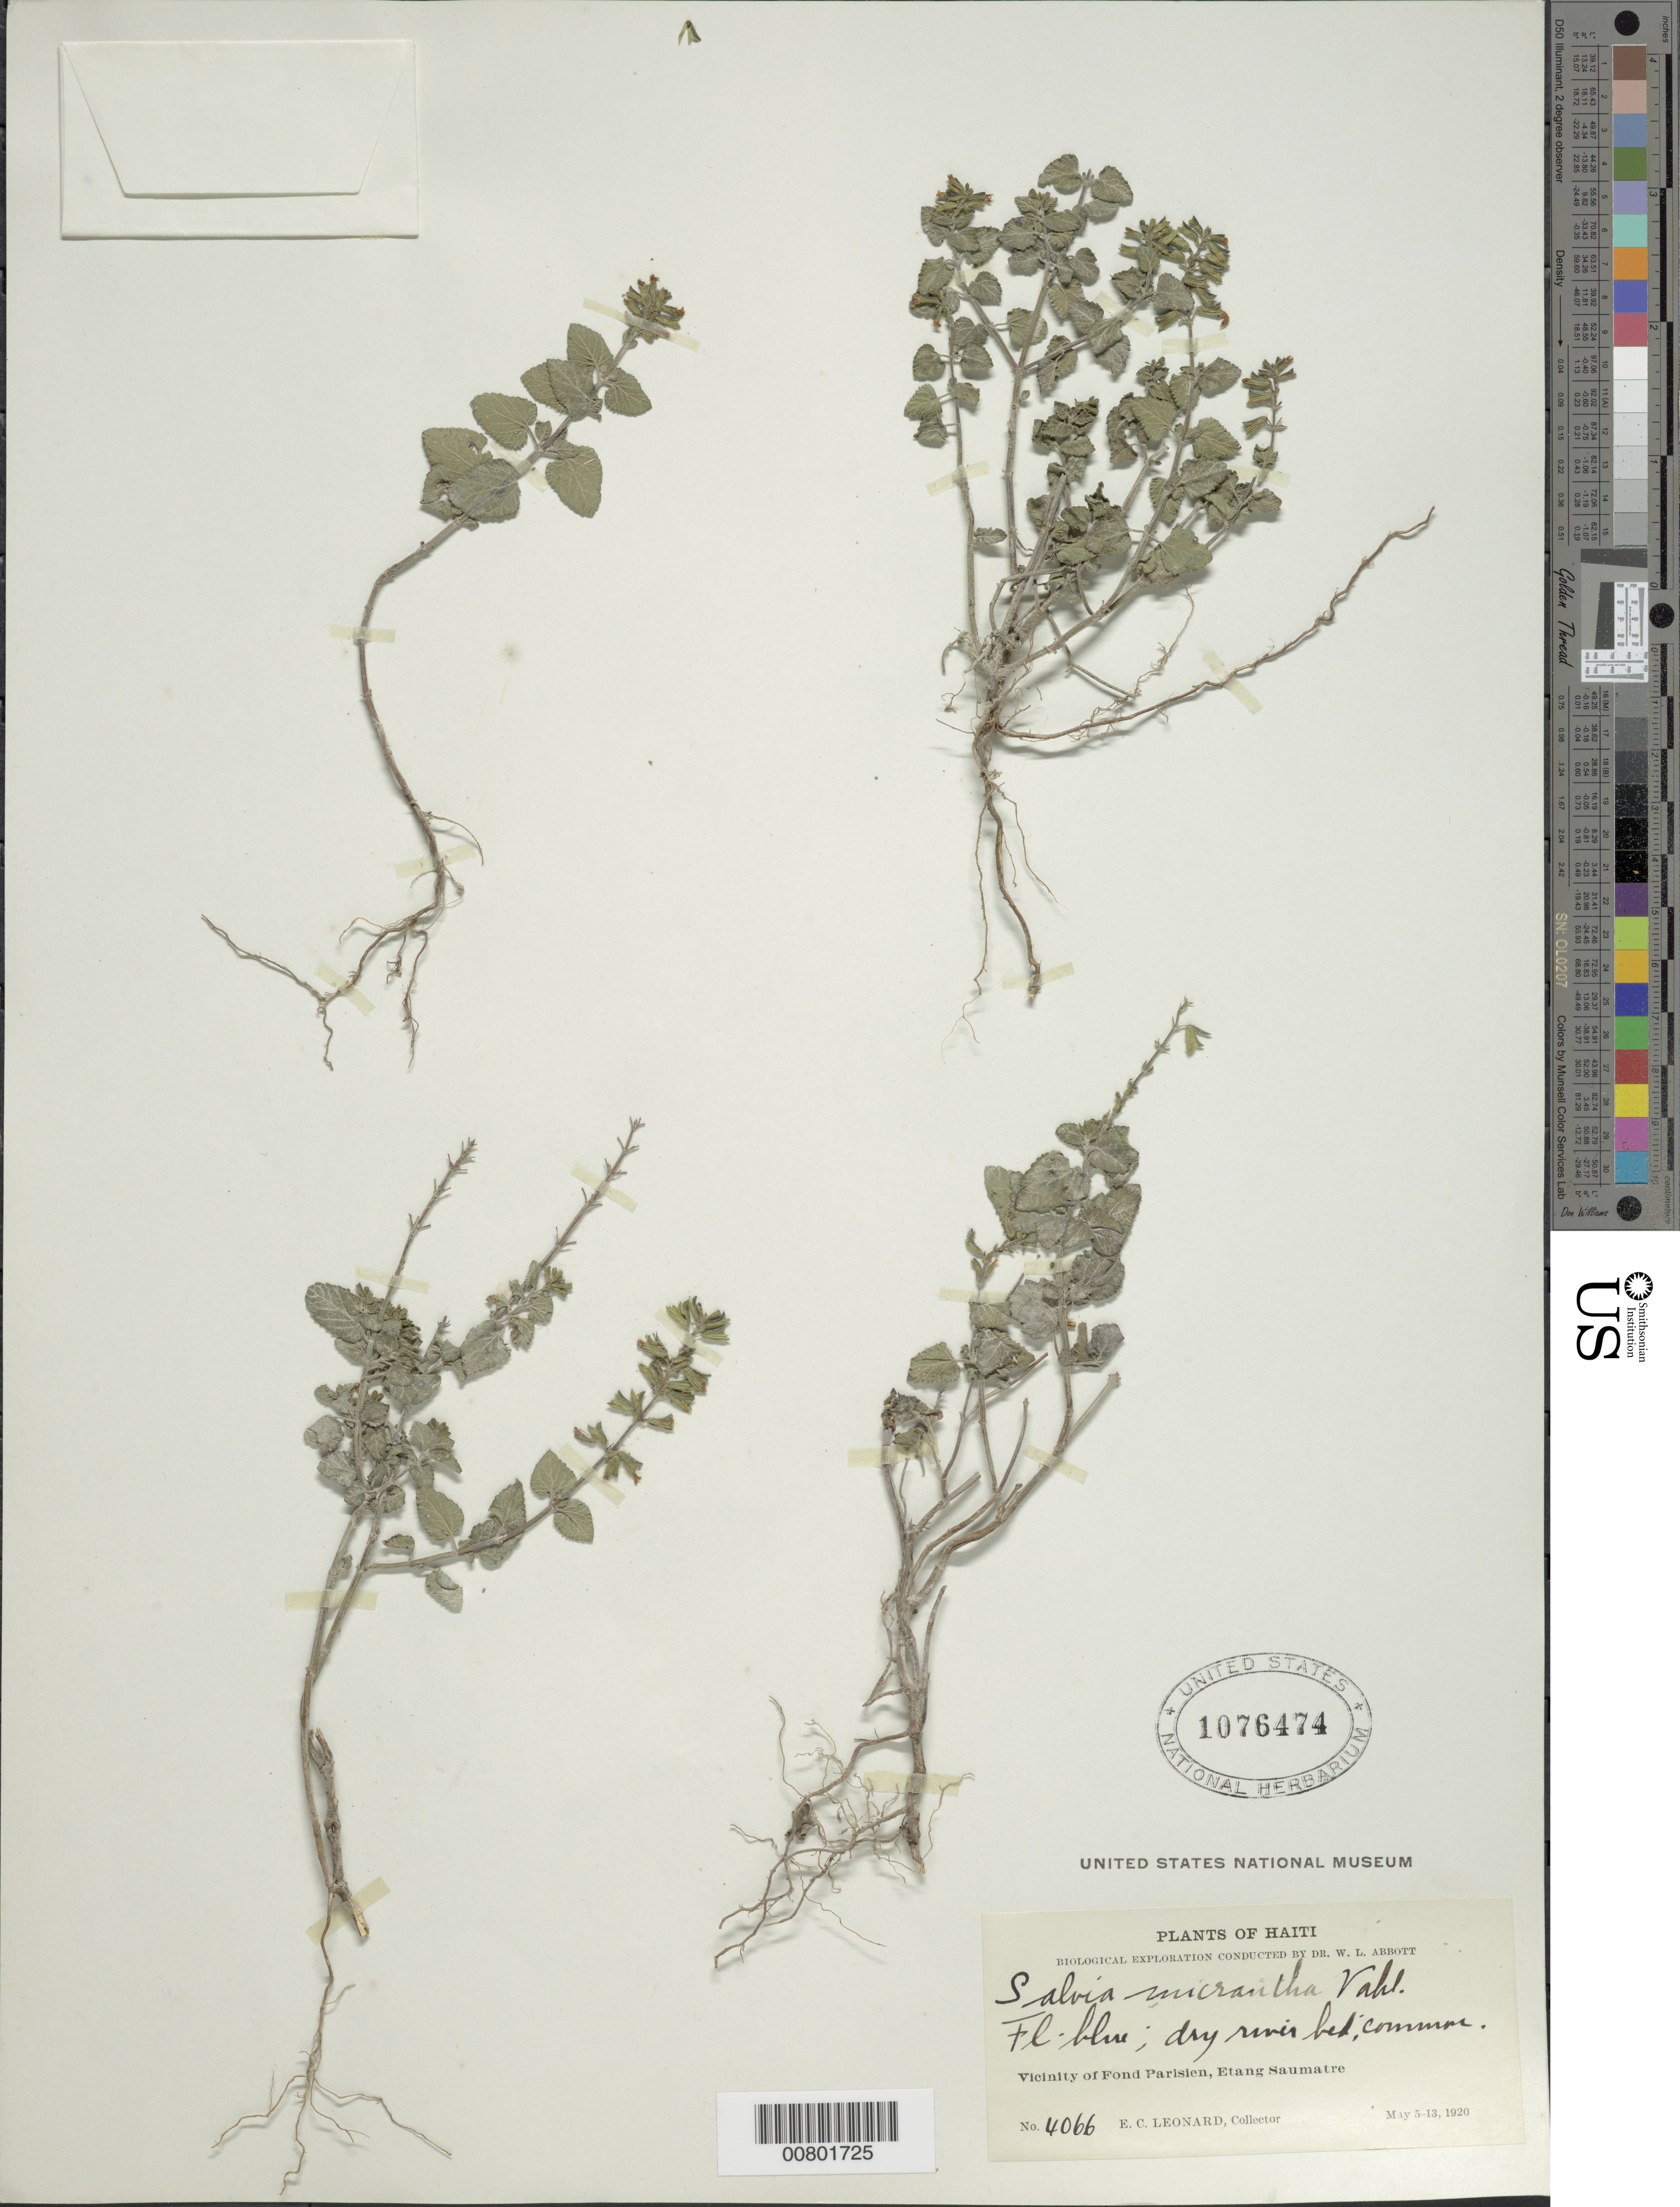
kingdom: Plantae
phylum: Tracheophyta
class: Magnoliopsida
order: Lamiales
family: Lamiaceae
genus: Salvia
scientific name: Salvia micrantha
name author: Vahl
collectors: E. C. Leonard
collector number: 4066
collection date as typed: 05 May 1920 to 13 May 1920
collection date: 1920-05-05/1920-05-13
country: Haiti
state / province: Ouest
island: Hispaniola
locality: Vicinity of Fond Parisien, Etang Saumatre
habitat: Dry river bed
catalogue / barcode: US 1076474